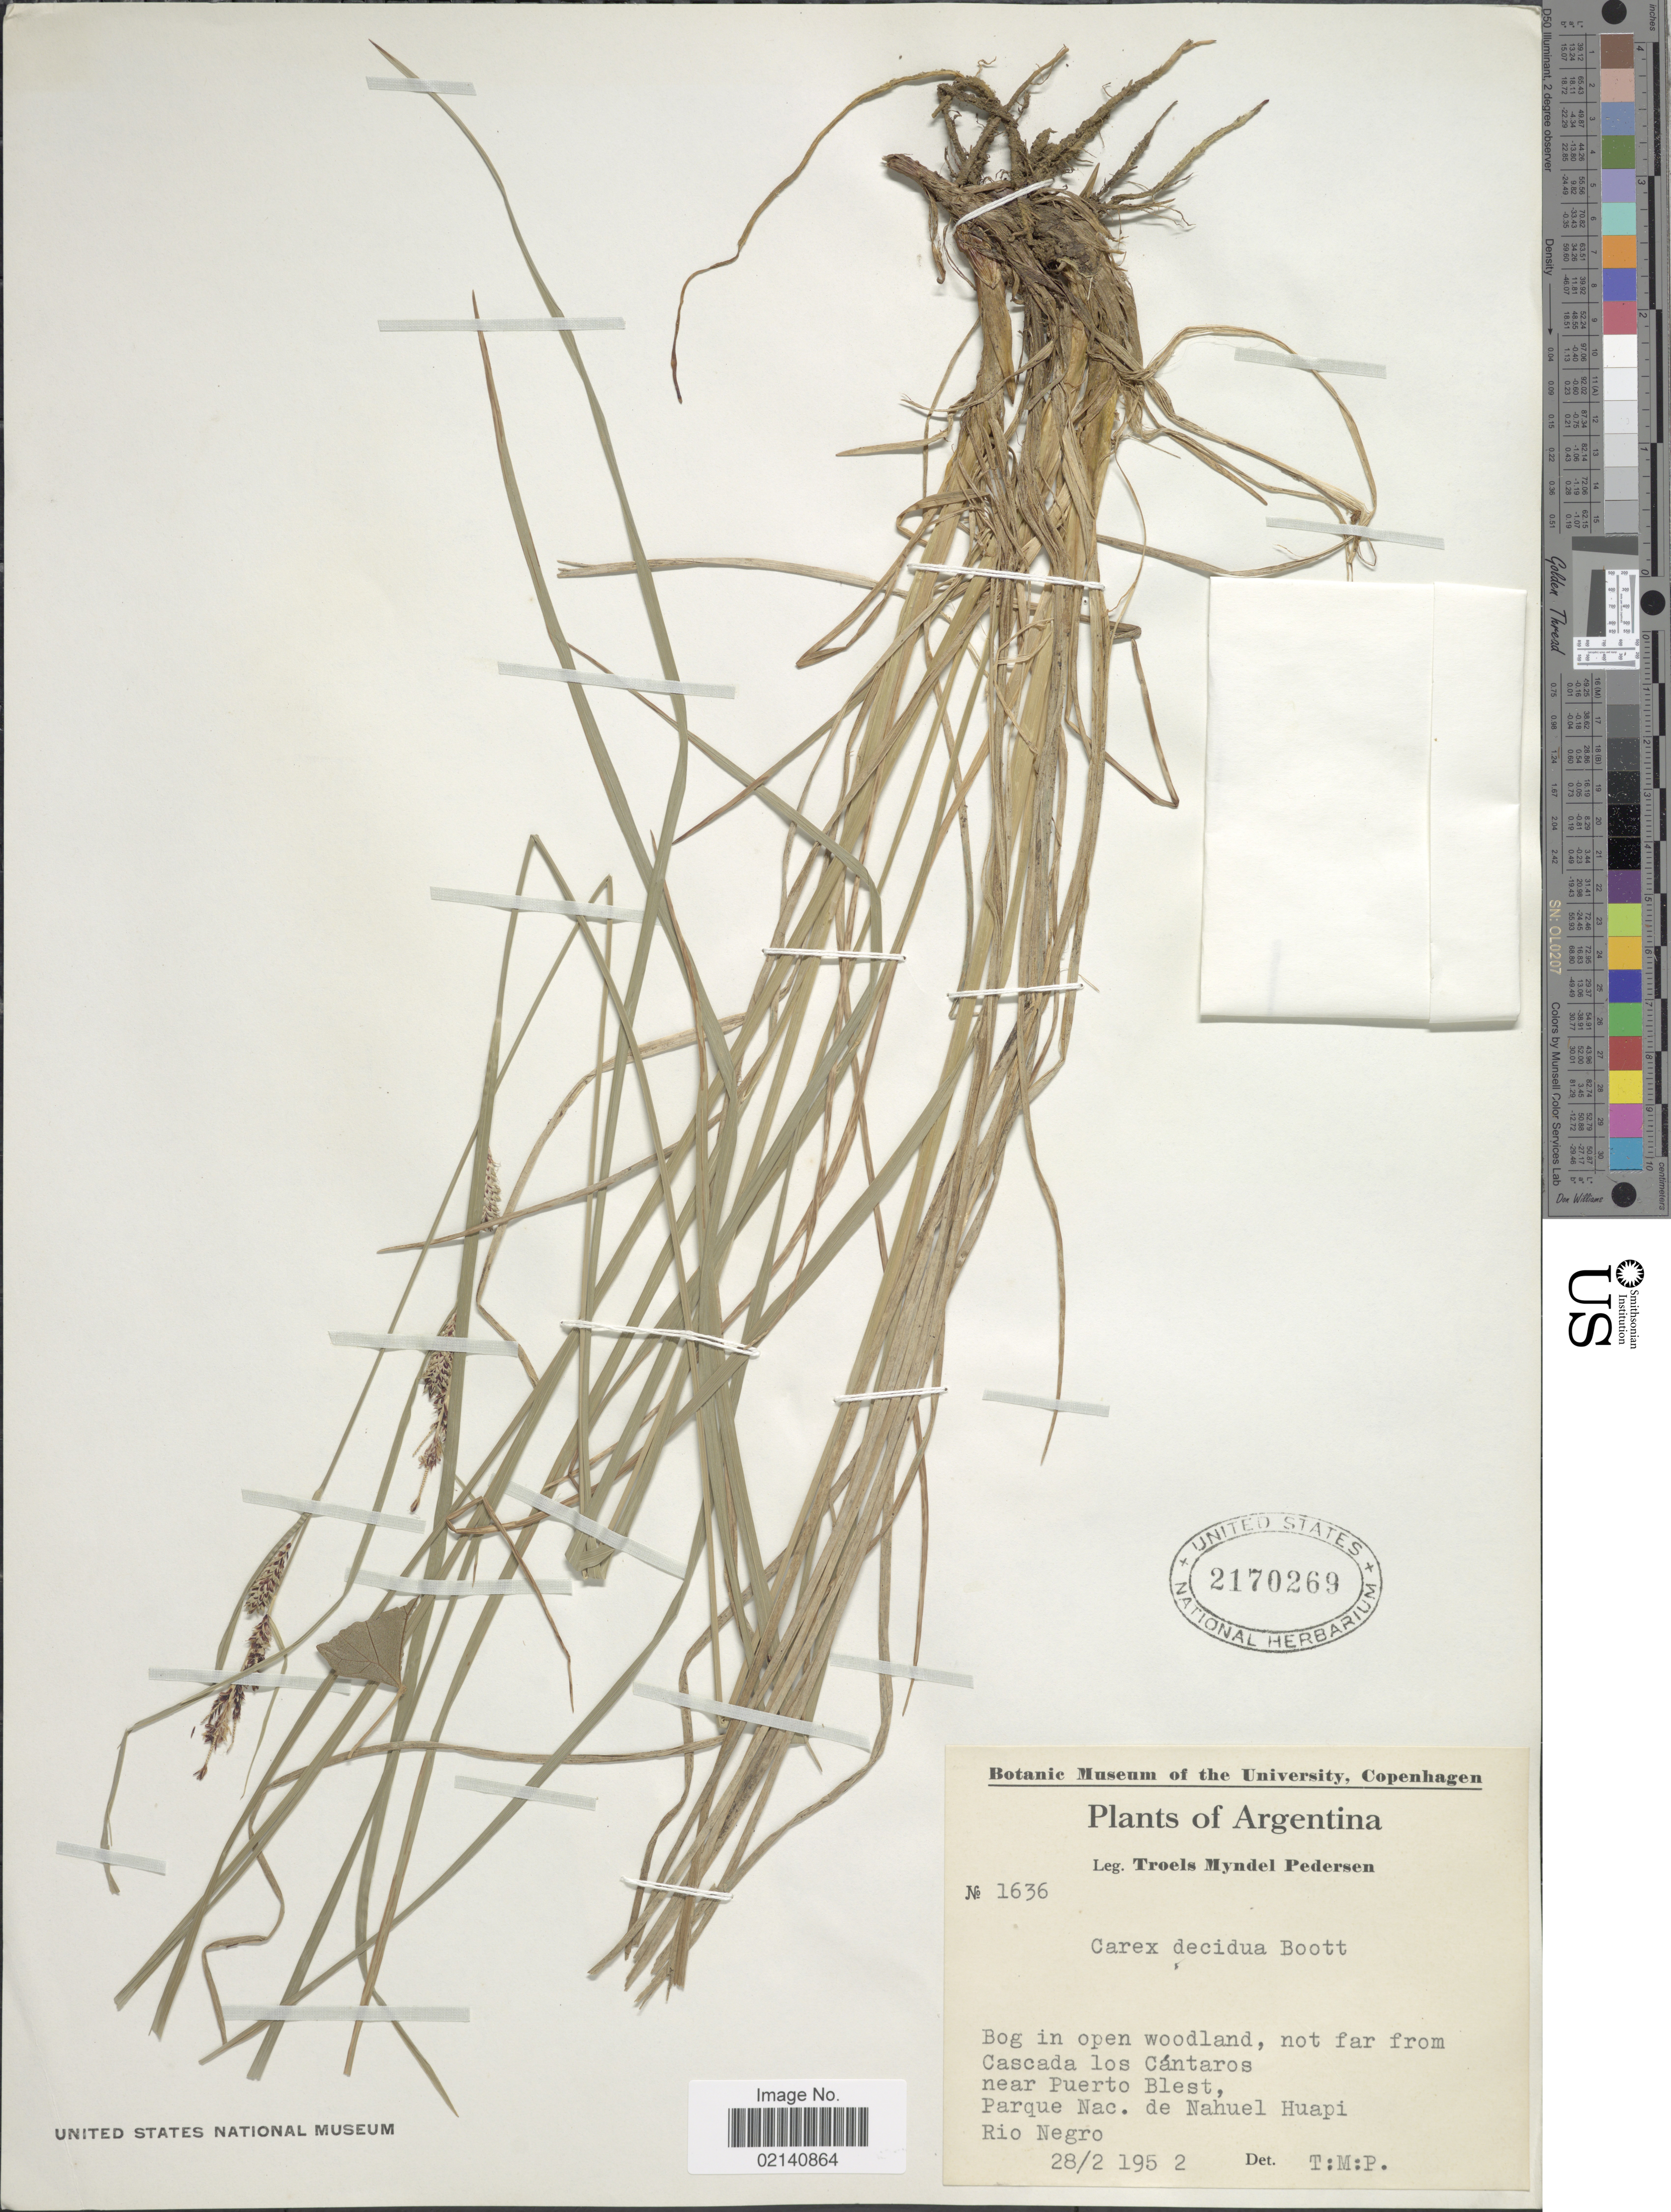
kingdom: Plantae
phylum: Tracheophyta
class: Liliopsida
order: Poales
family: Cyperaceae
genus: Carex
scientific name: Carex decidua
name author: Boott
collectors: T. Pederson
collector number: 1636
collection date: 1952-02-28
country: Argentina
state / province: Rio Negro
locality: Bog in open woodland, not far from Cascada los Cantaros, near Puerto Blest, Parque Nac. de Nahuel Huapi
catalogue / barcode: US 2170269